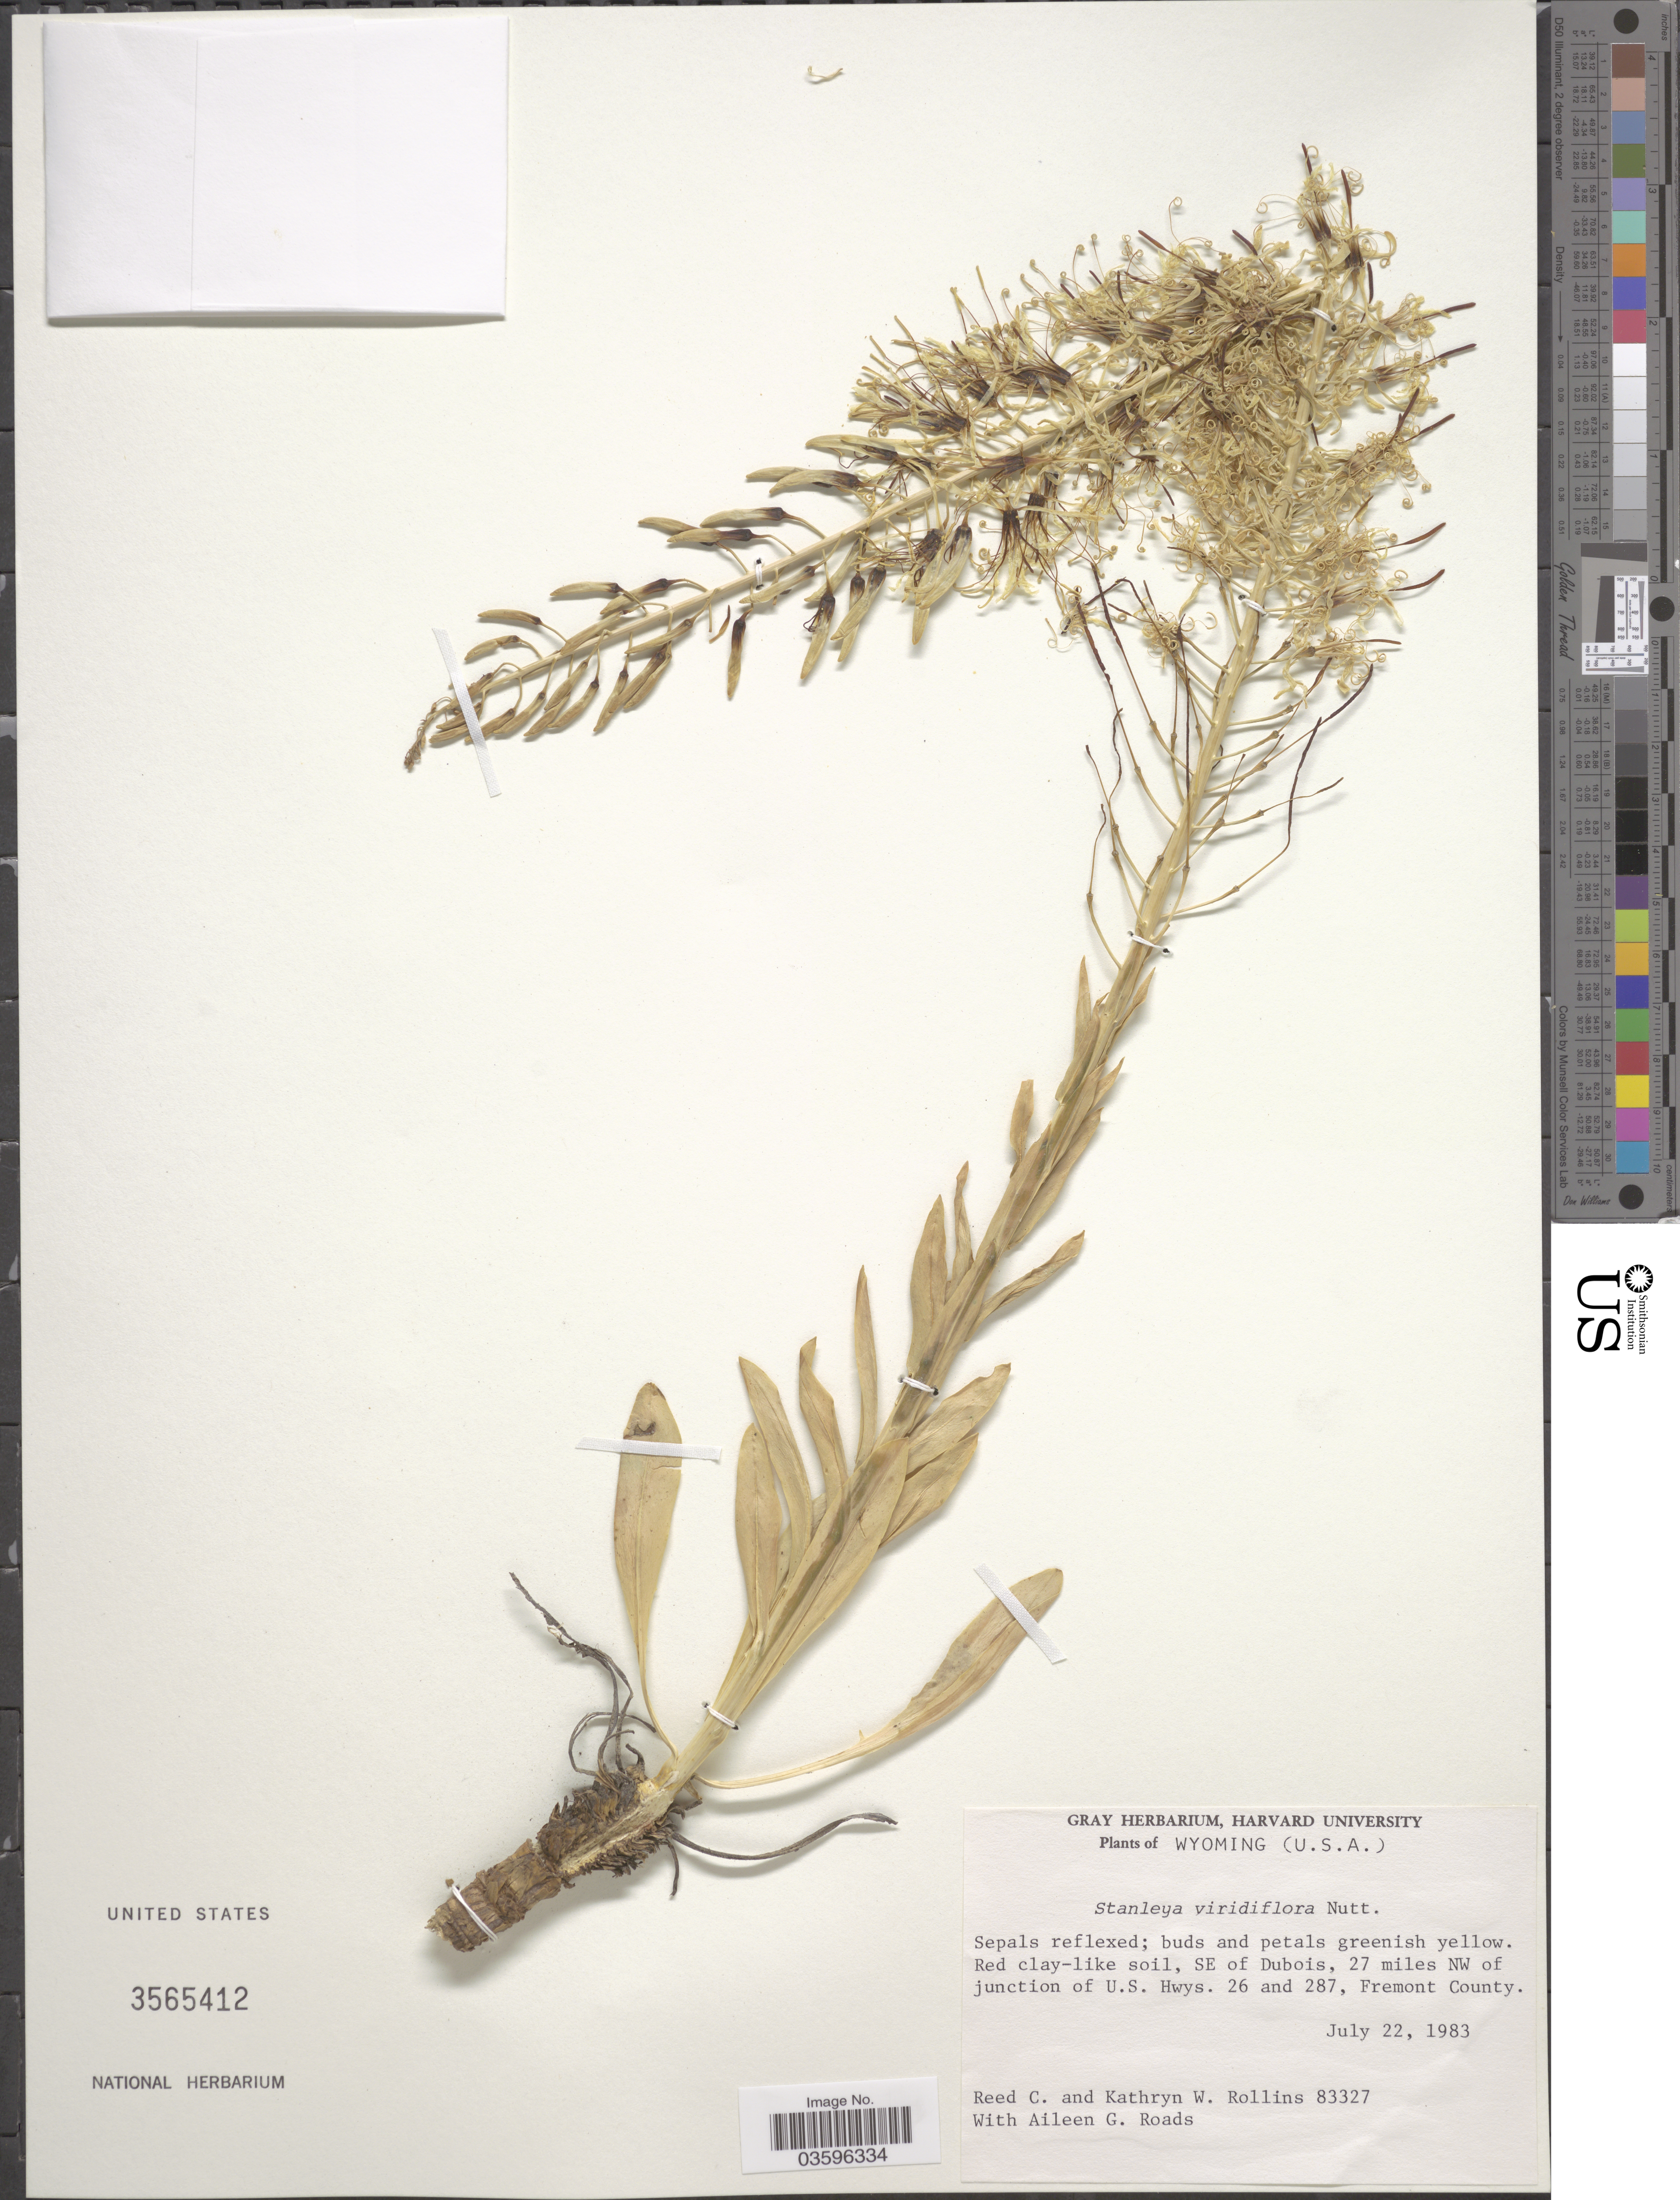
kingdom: Plantae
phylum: Tracheophyta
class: Magnoliopsida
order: Brassicales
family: Brassicaceae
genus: Stanleya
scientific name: Stanleya viridiflora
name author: Nutt.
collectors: R. C. Rollins, K. W. Rollins & A. Roads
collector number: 83327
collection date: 1983-07-22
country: United States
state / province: Wyoming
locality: SE of Dubois, 27 miles NW of junction of U. S. Hwys. 26 and 287, Fremont County.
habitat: red clay like soil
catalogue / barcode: US 3565412